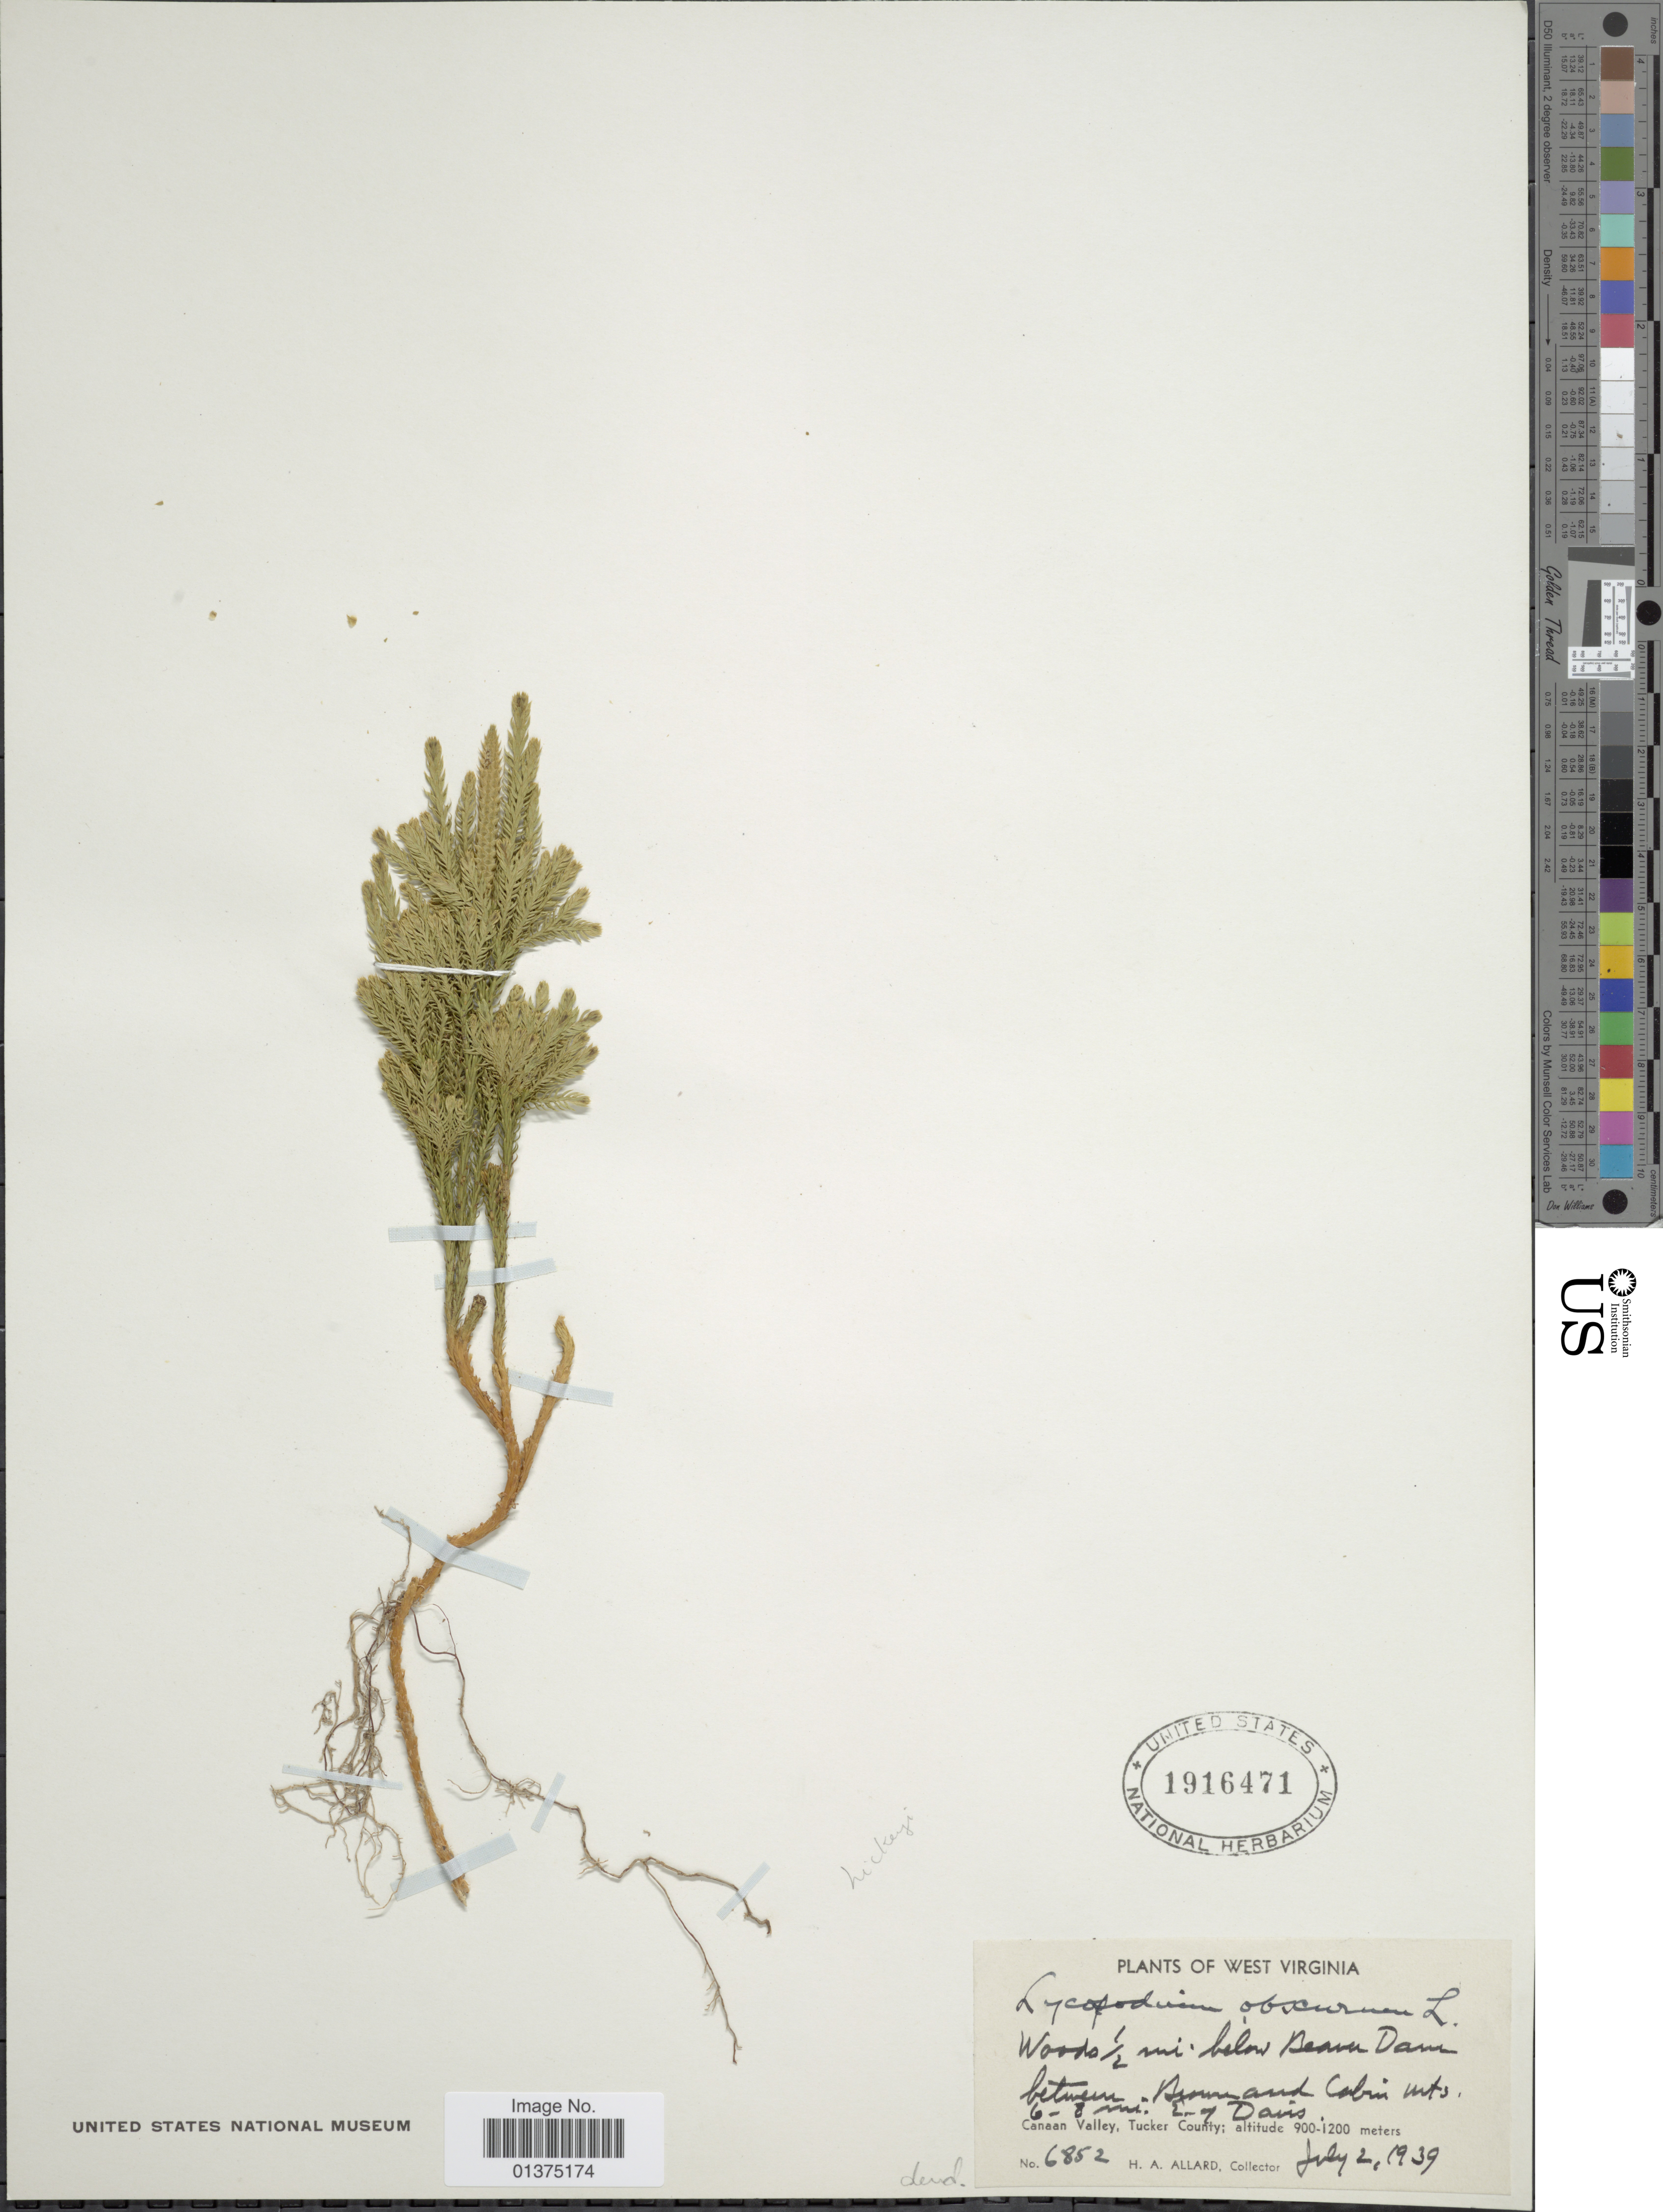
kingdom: Plantae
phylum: Tracheophyta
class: Lycopodiopsida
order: Lycopodiales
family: Lycopodiaceae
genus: Dendrolycopodium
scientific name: Dendrolycopodium dendroideum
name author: (Michx.) A. Haines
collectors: H. A. Allard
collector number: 6852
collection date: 1939-07-02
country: United States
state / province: West Virginia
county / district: Tucker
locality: Woods ½ mi below Beaver Dams between Brown and Cabin Mts, 6-8 mi E of Davis, Canaan Valley.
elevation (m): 900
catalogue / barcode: US 1916471